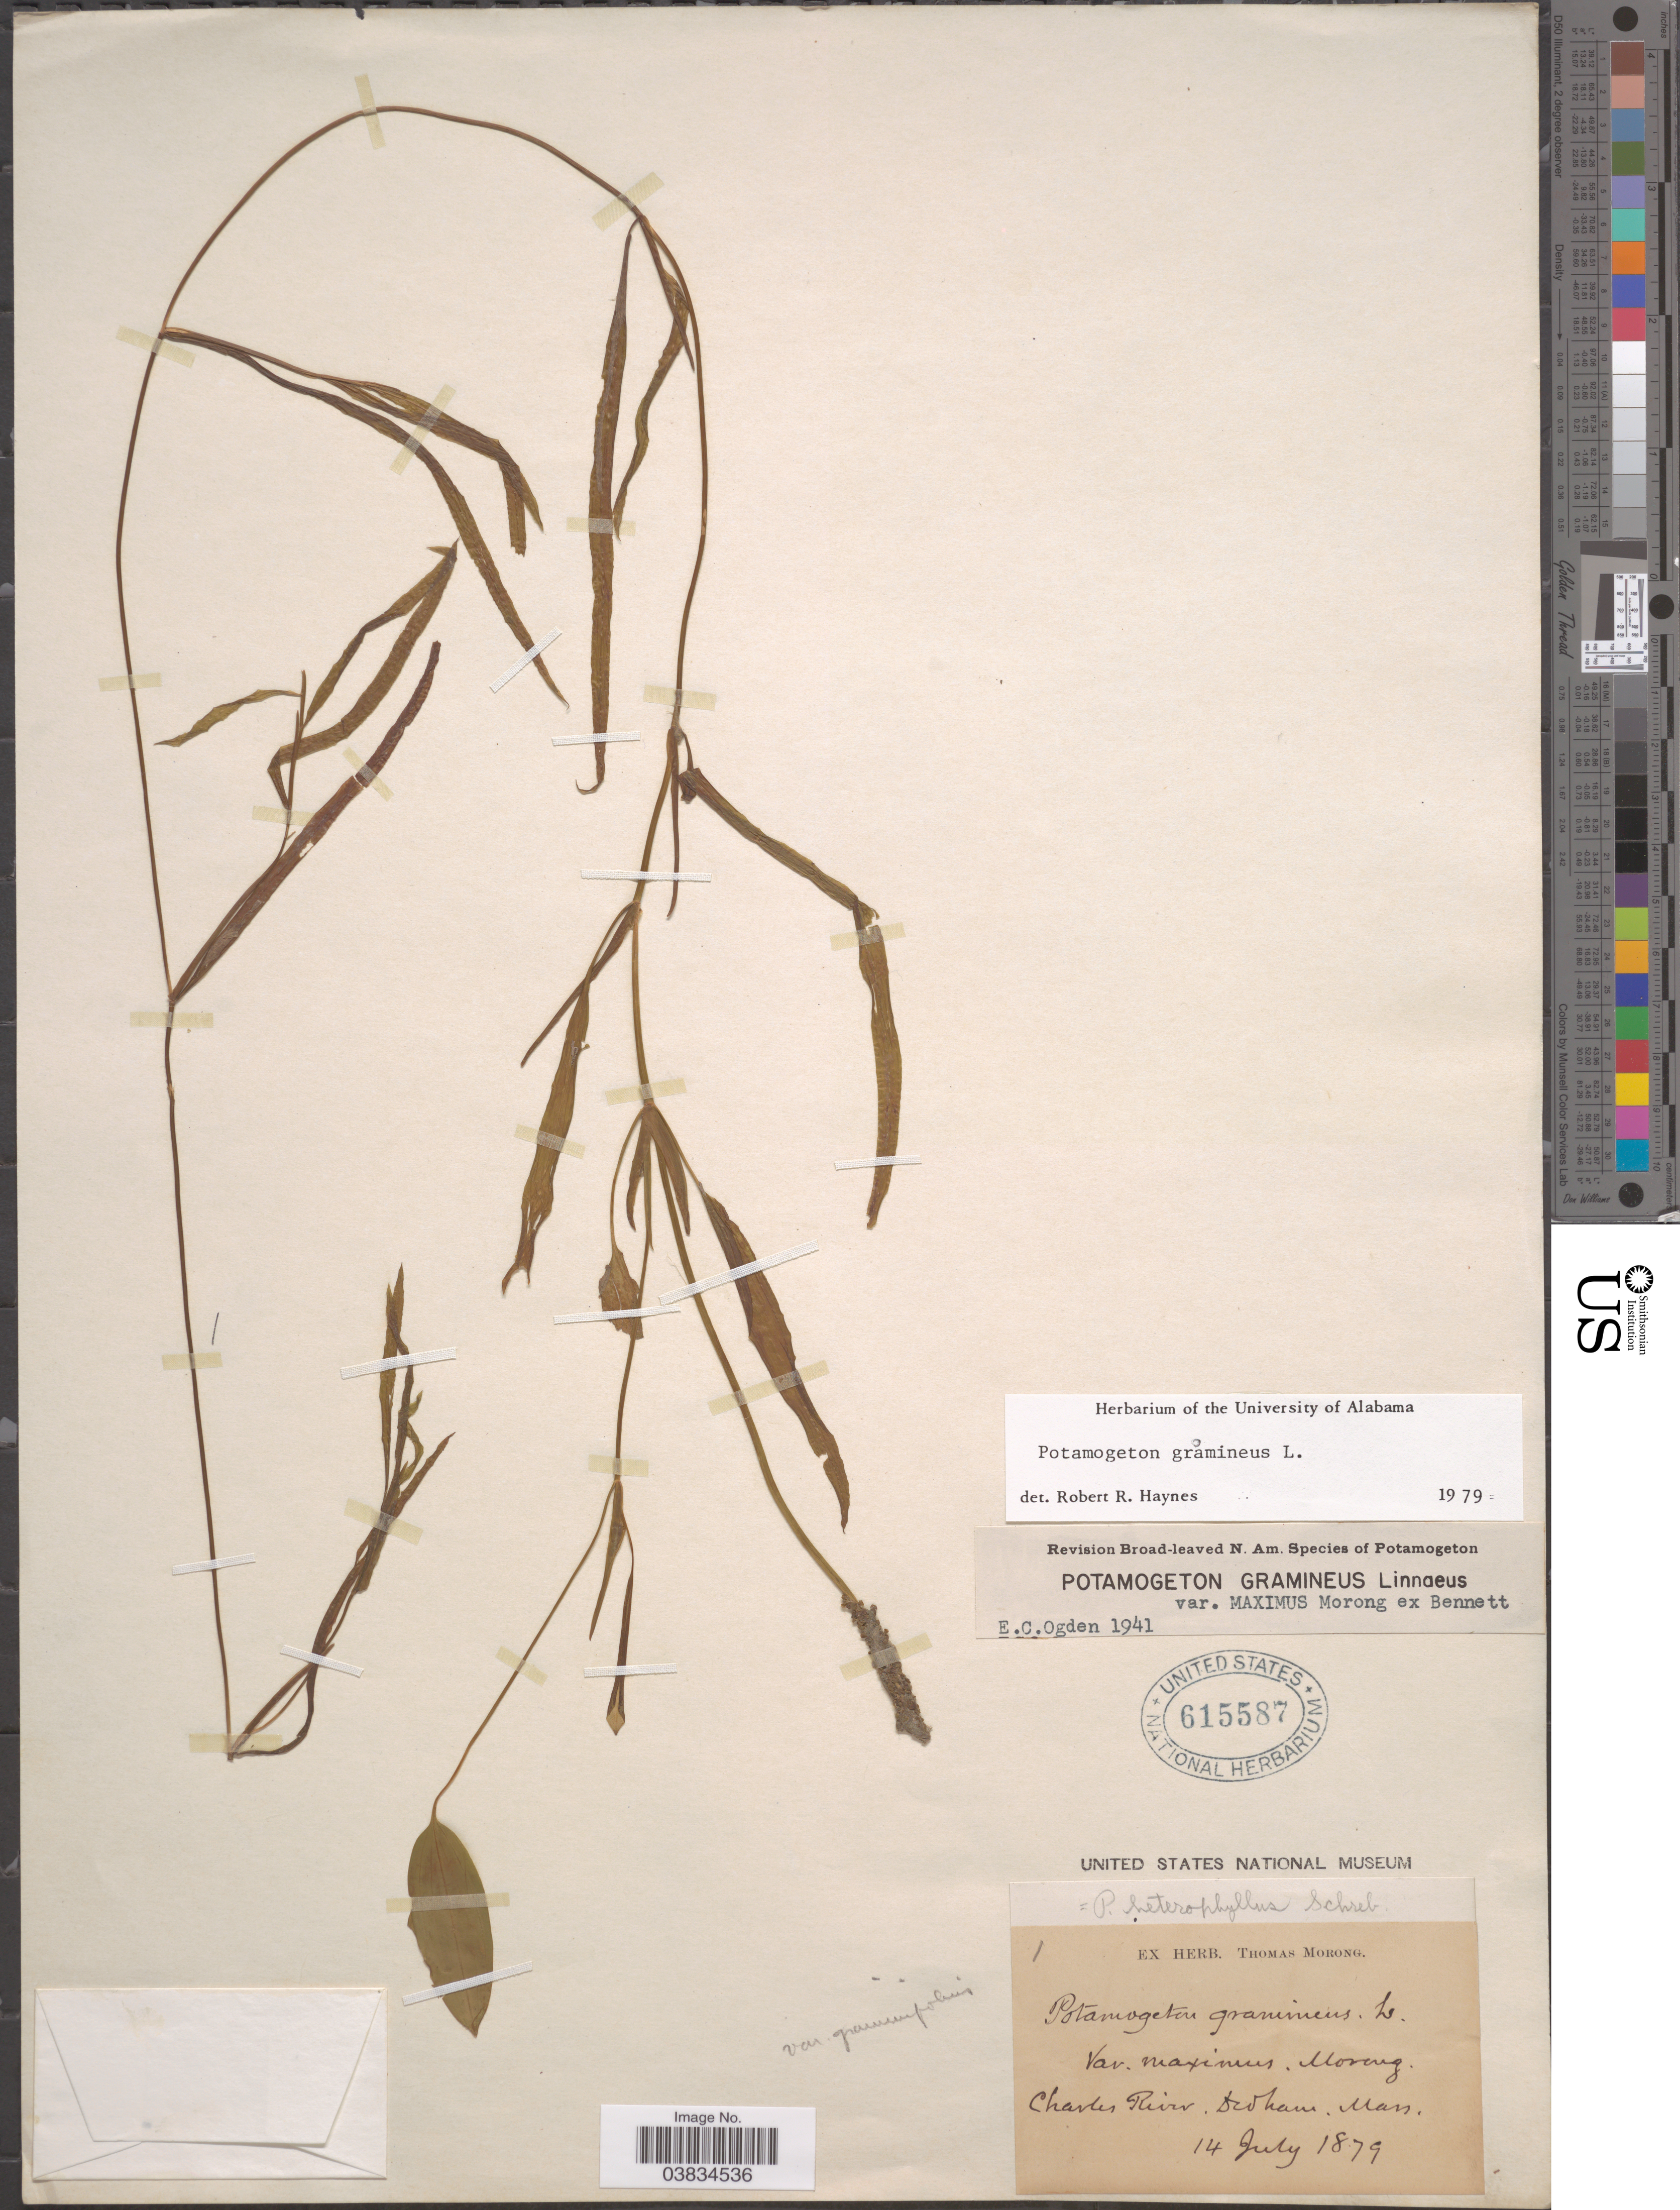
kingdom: Plantae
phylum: Tracheophyta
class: Liliopsida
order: Alismatales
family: Potamogetonaceae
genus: Potamogeton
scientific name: Potamogeton gramineus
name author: L.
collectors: ex Herb. T. Morong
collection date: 1879-07-14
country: United States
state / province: Massachusetts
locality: Charles River, Oldham.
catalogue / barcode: US 615587